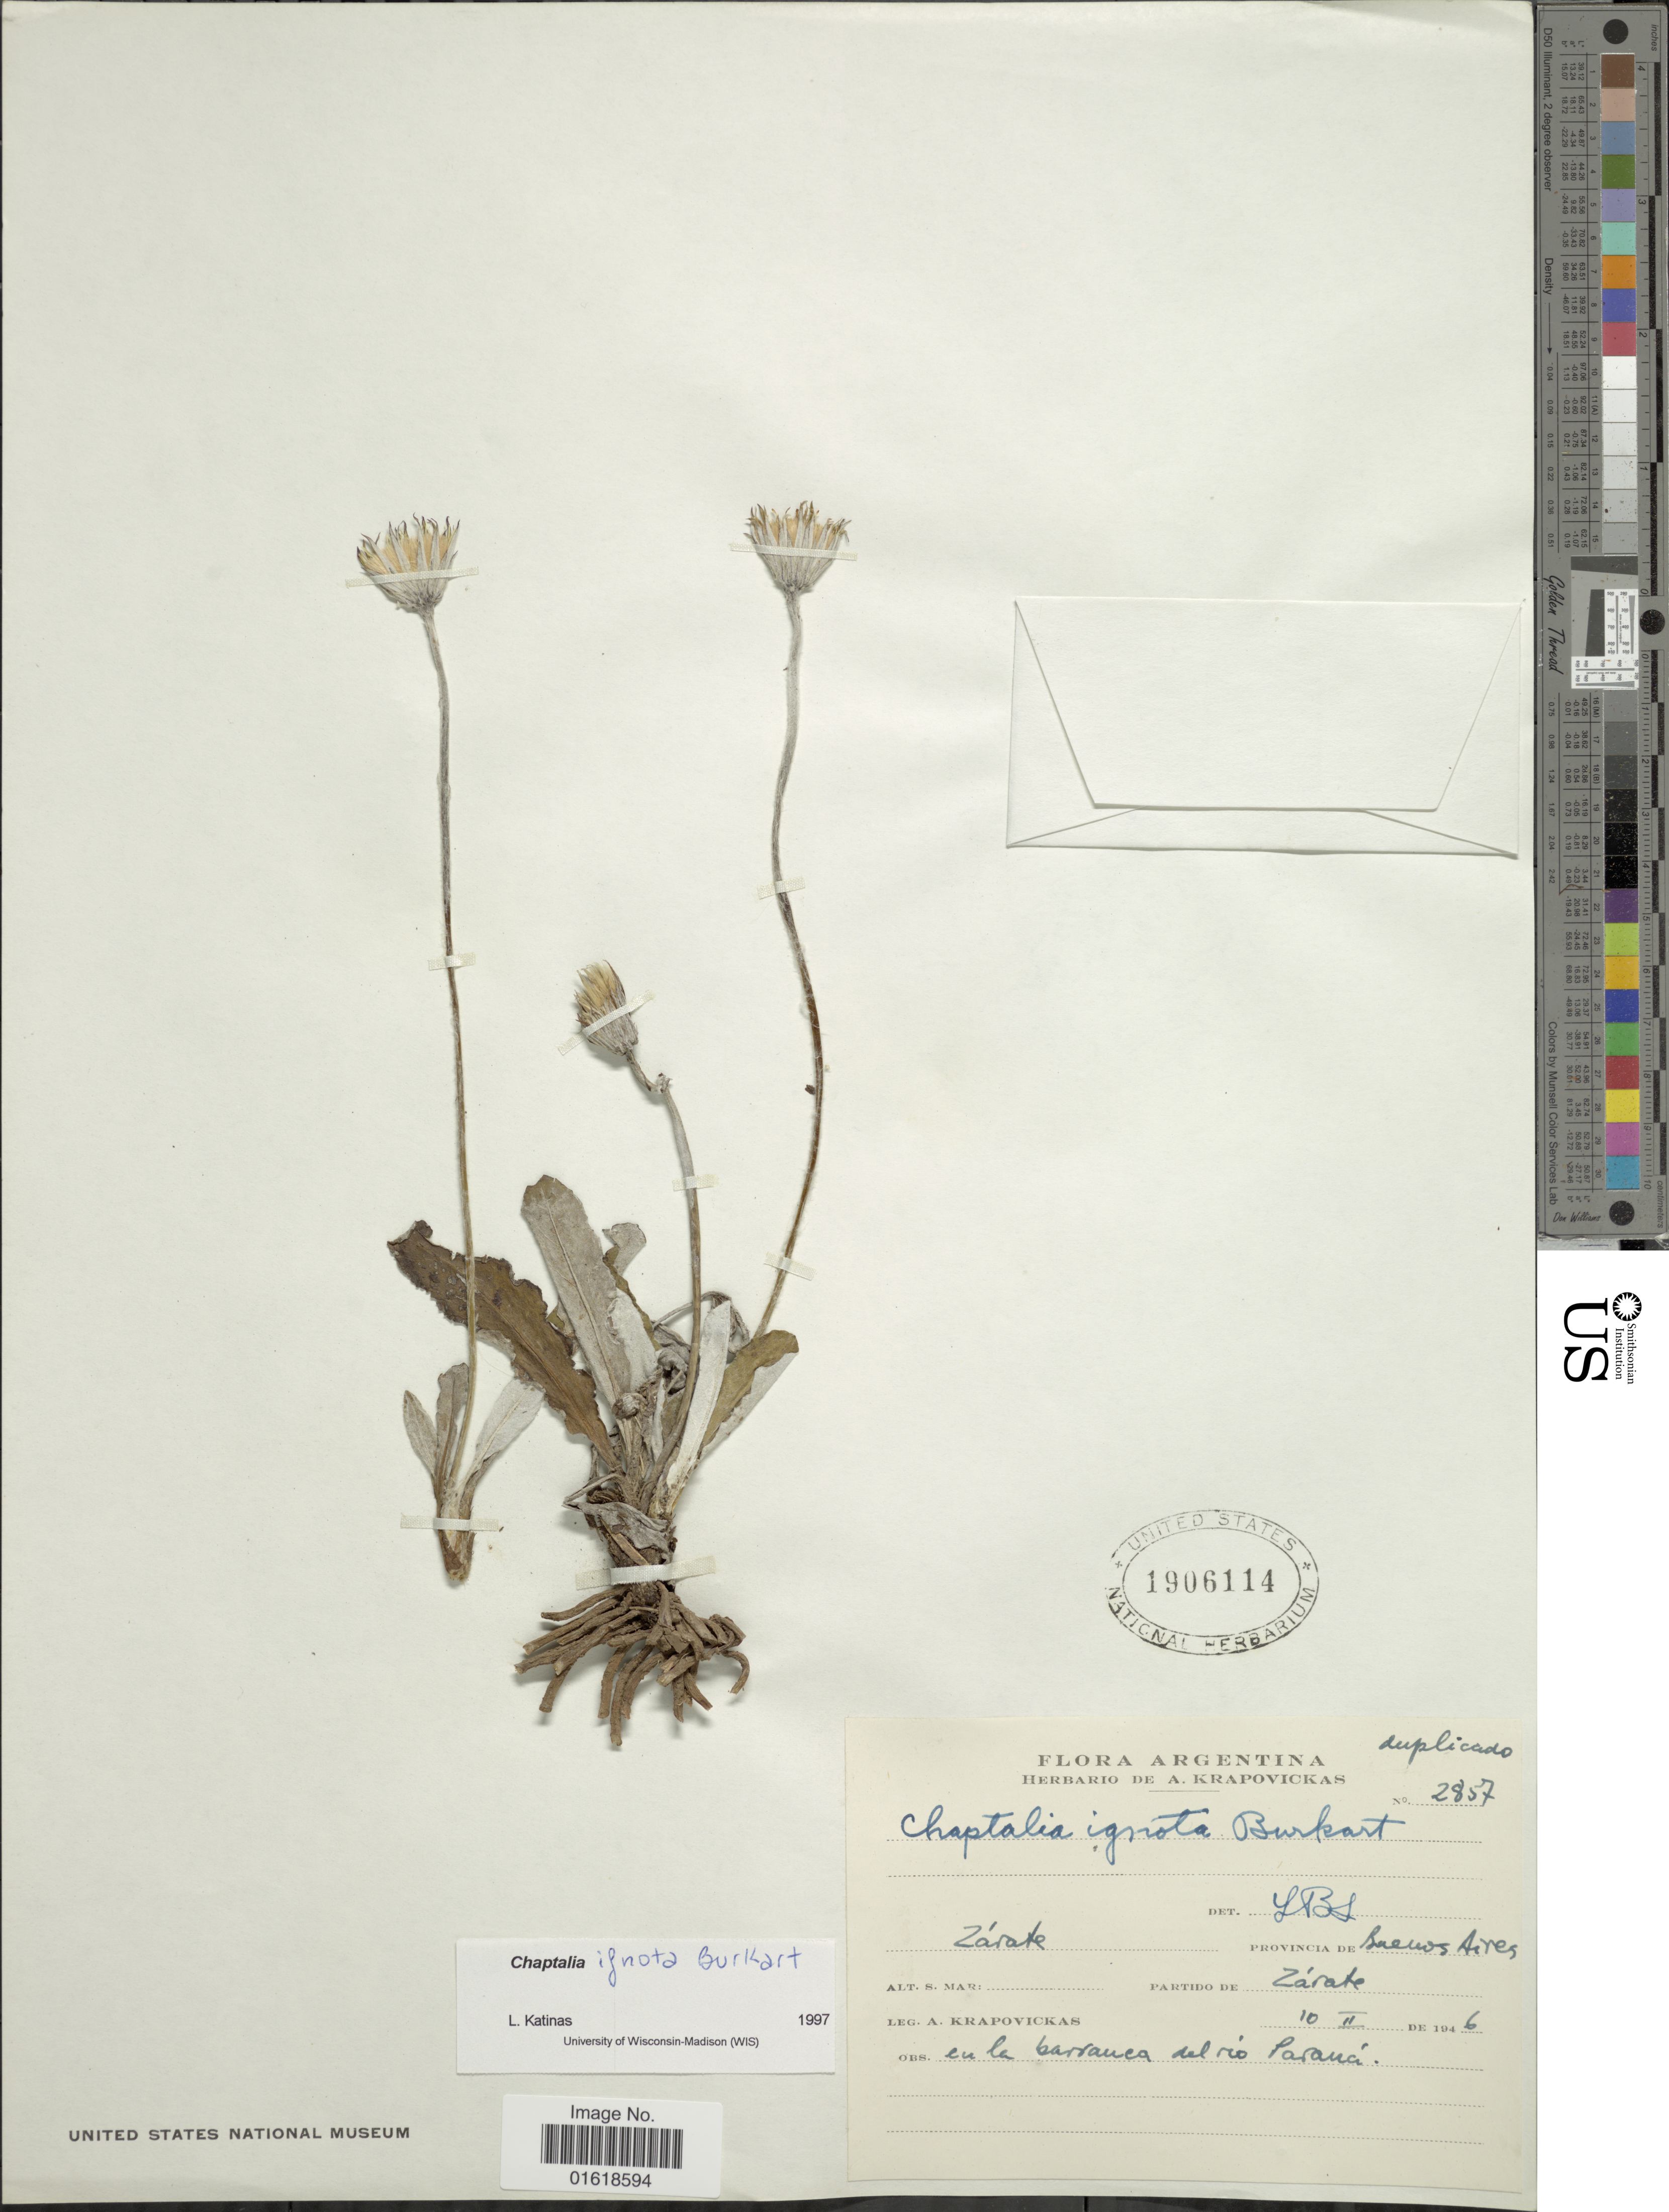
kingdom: Plantae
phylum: Tracheophyta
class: Magnoliopsida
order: Asterales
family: Asteraceae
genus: Chaptalia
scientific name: Chaptalia ignota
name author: Burkart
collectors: A. Krapovickas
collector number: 2857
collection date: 1946-02-10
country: Argentina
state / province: Buenos Aires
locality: Zárate. Provincia de Buenos Aires. Partido de Zárate.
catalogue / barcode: US 1906114